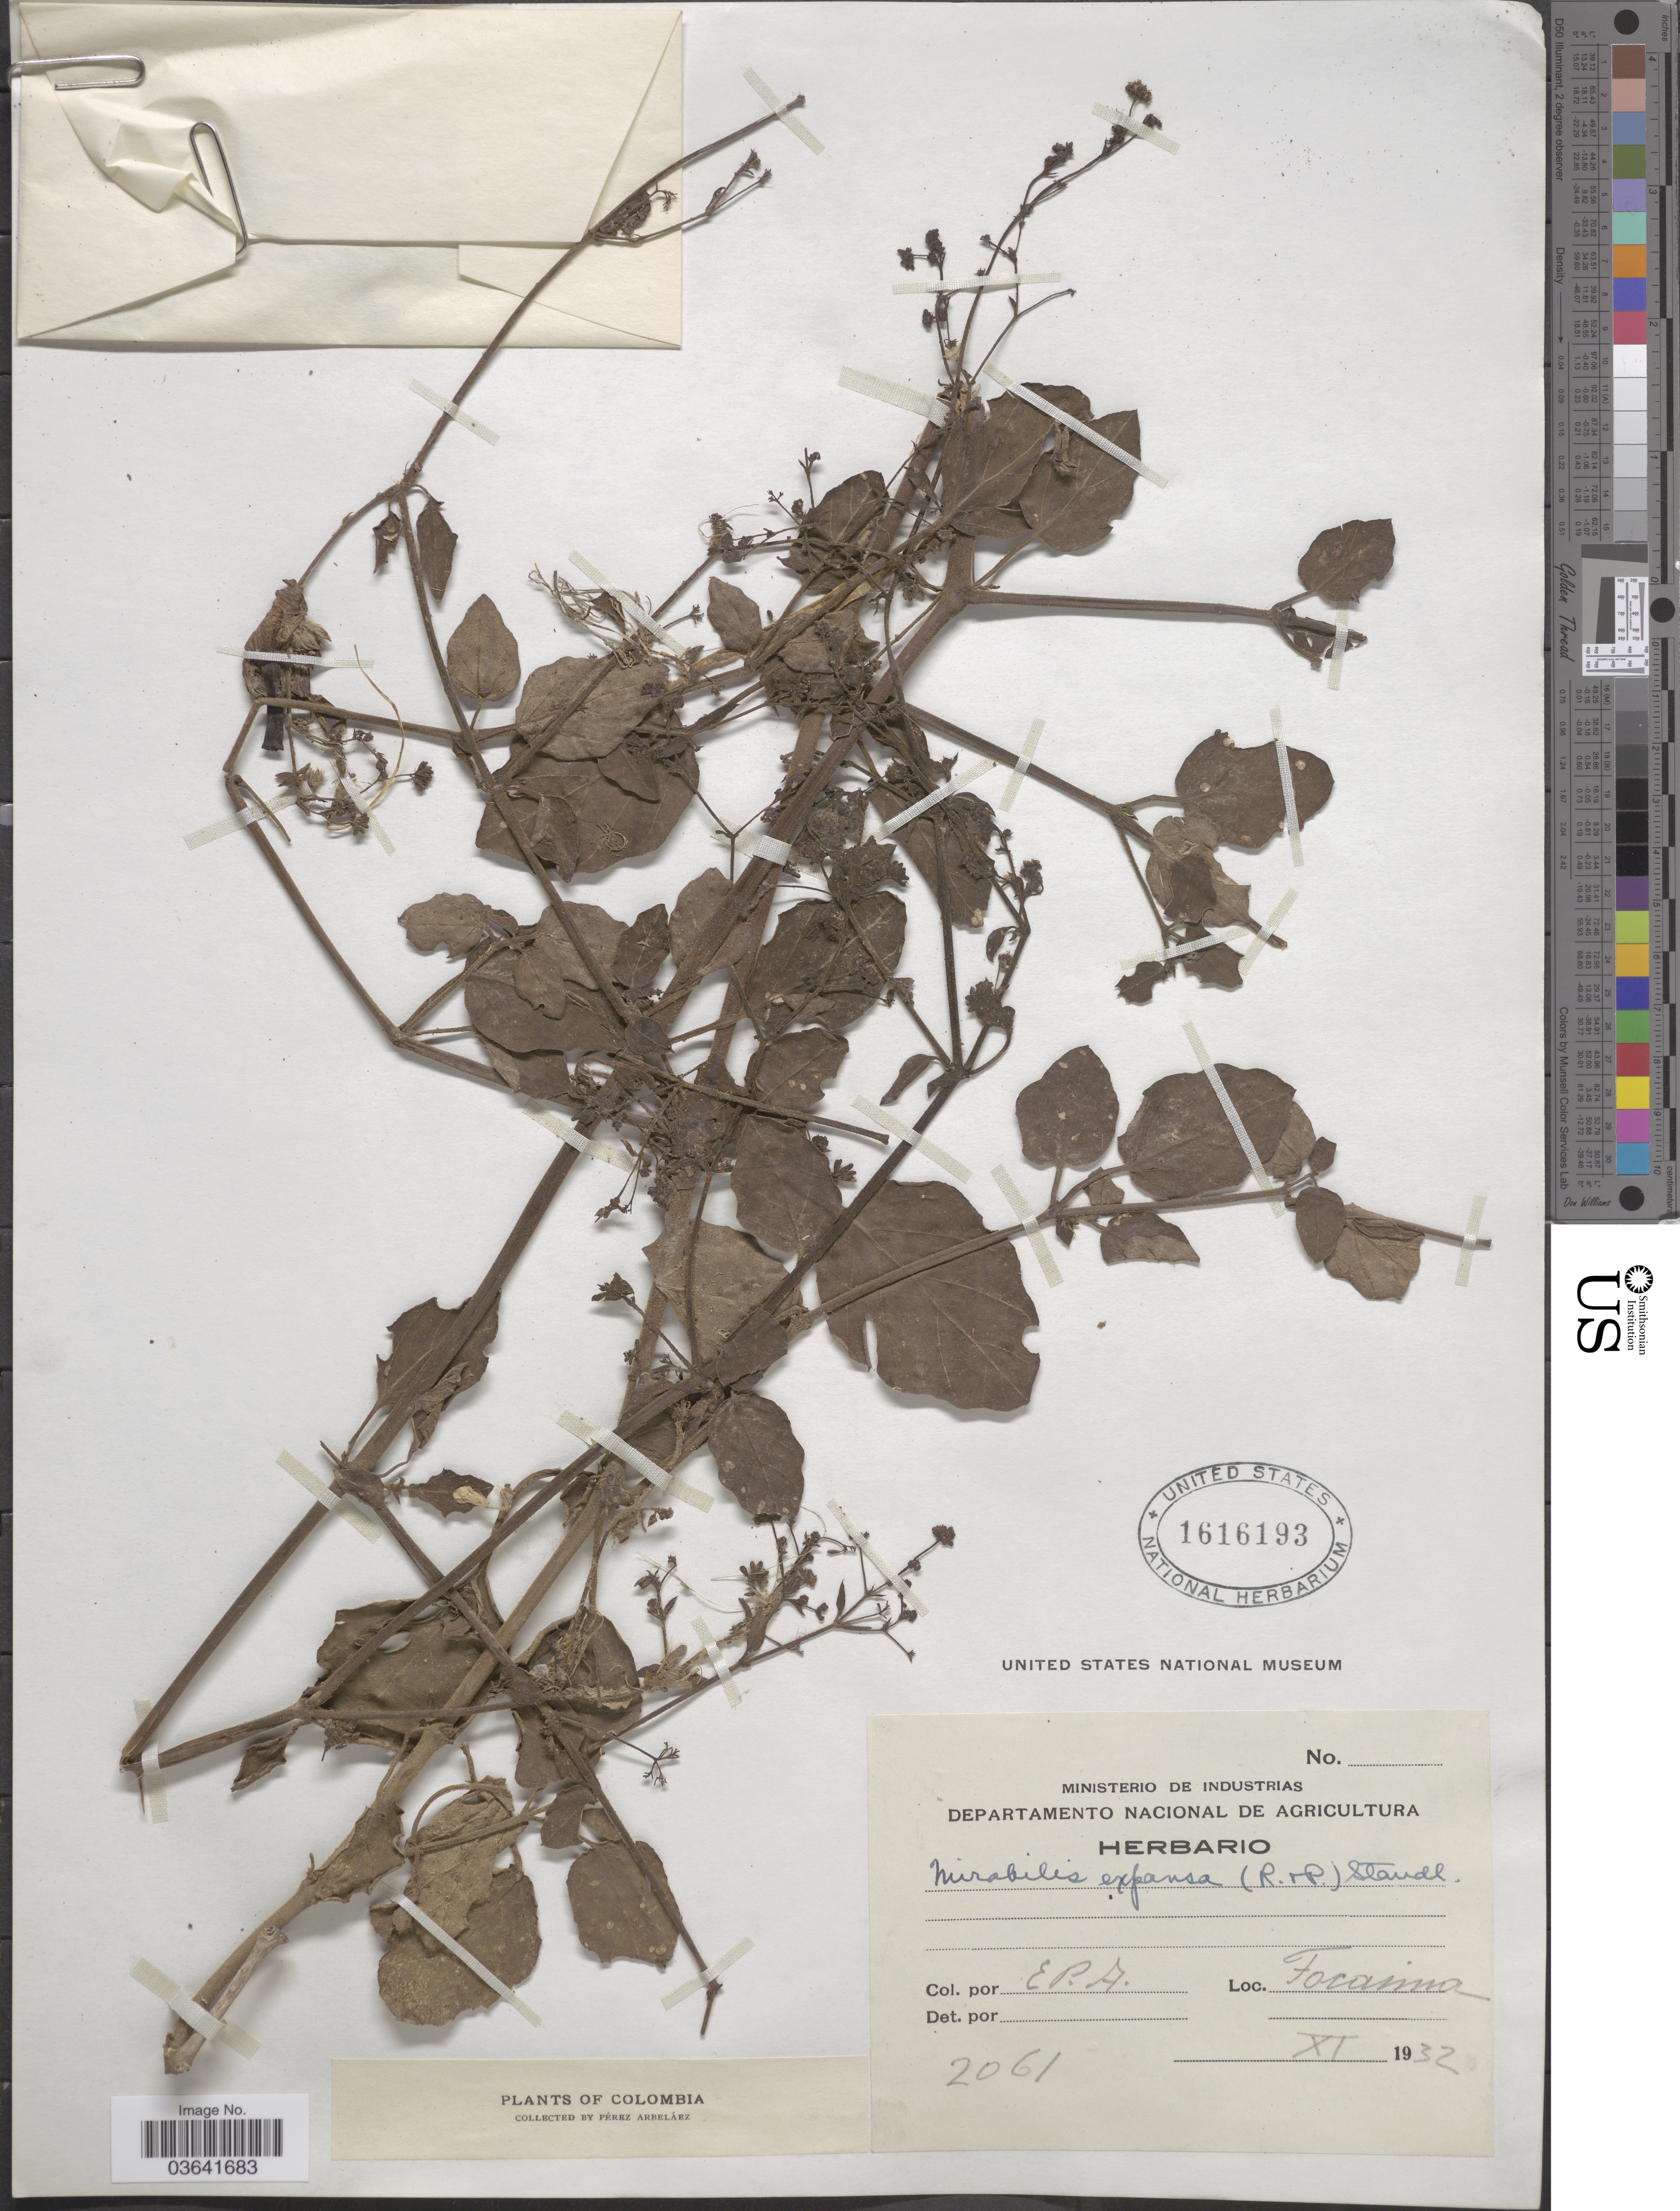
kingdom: Plantae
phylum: Tracheophyta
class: Magnoliopsida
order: Caryophyllales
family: Nyctaginaceae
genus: Mirabilis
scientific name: Mirabilis expansa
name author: (Ruiz & Pav.) Standl.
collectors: E. Pérez Arbeláez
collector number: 2061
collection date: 1932-11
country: Colombia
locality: Tocaima.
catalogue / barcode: US 1616193